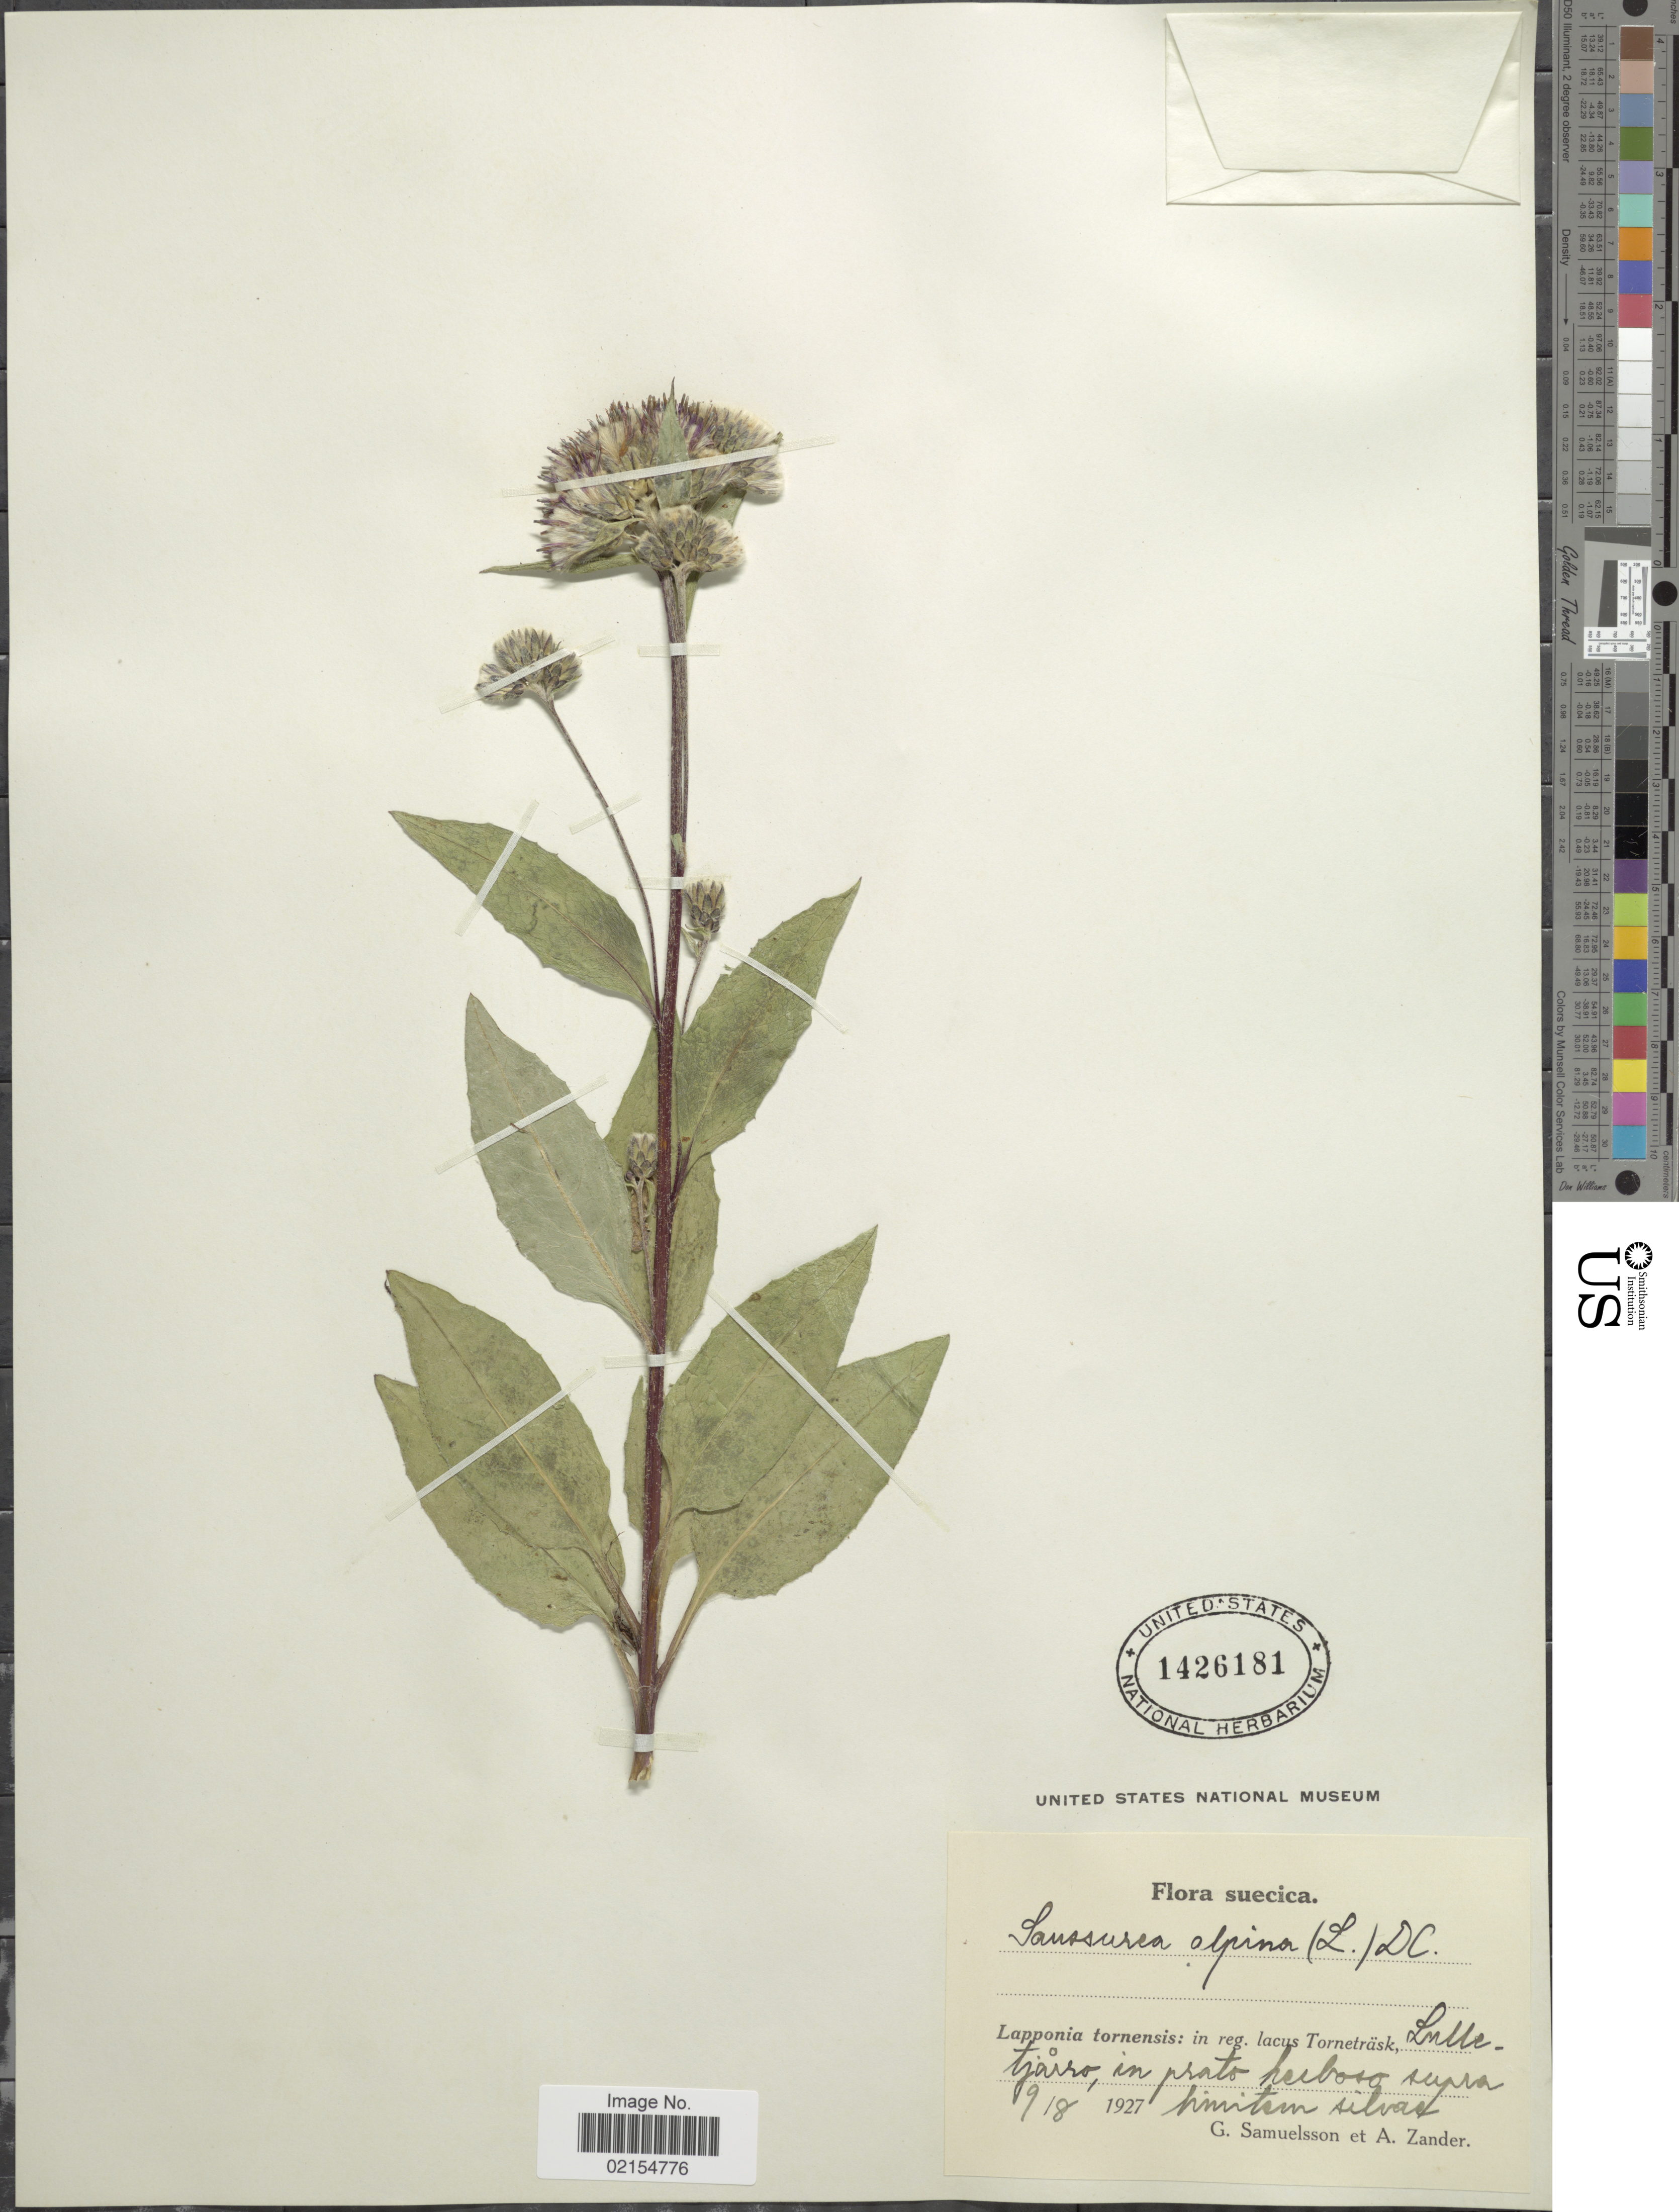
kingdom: Plantae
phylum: Tracheophyta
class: Magnoliopsida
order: Asterales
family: Asteraceae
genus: Saussurea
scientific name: Saussurea alpina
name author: (L.) DC.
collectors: G. Samuelsson & A. Zander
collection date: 1927-08-09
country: Sweden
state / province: Norrbotten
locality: Suecica, Lapponia tornensis: in reg. lacus Tornetrask, Lulletjarro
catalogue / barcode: US 1426181